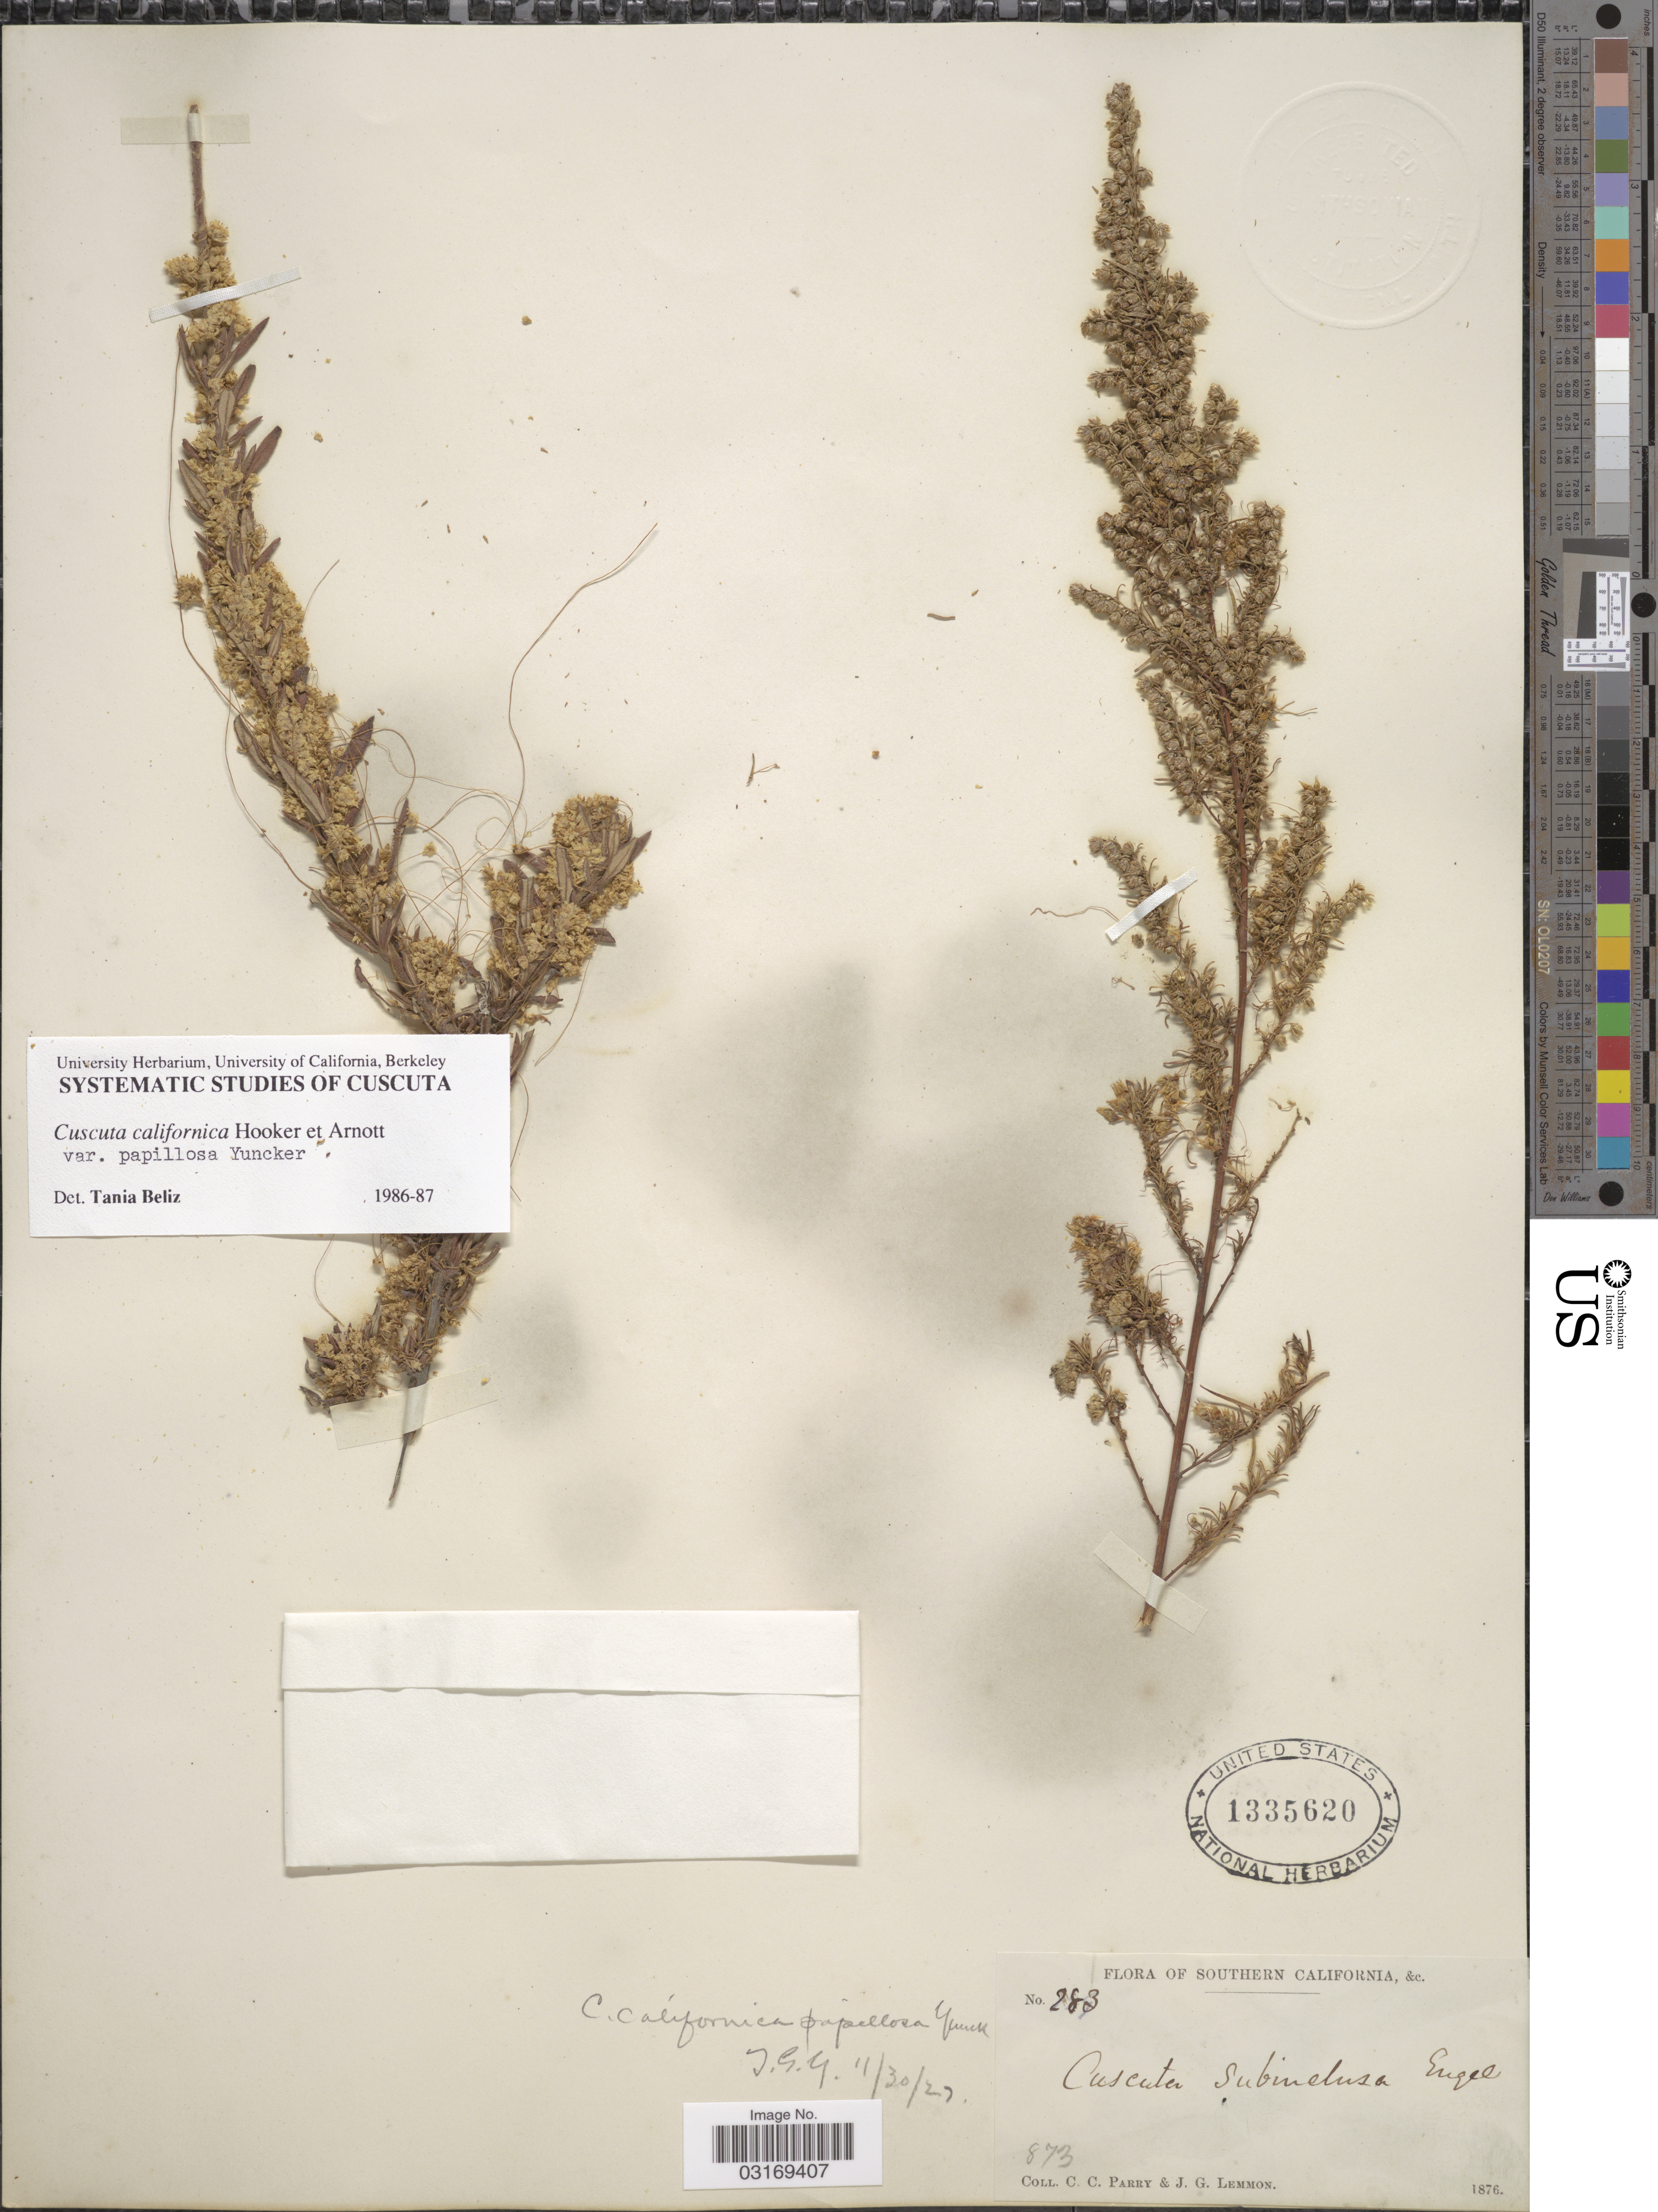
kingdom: Plantae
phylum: Tracheophyta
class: Magnoliopsida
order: Solanales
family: Convolvulaceae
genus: Cuscuta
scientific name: Cuscuta californica var. papillosa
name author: Yunck.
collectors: C. C. Parry & J. Lemmon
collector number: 283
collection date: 1876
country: United States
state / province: California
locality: Southern California & c.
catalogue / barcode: US 1335620